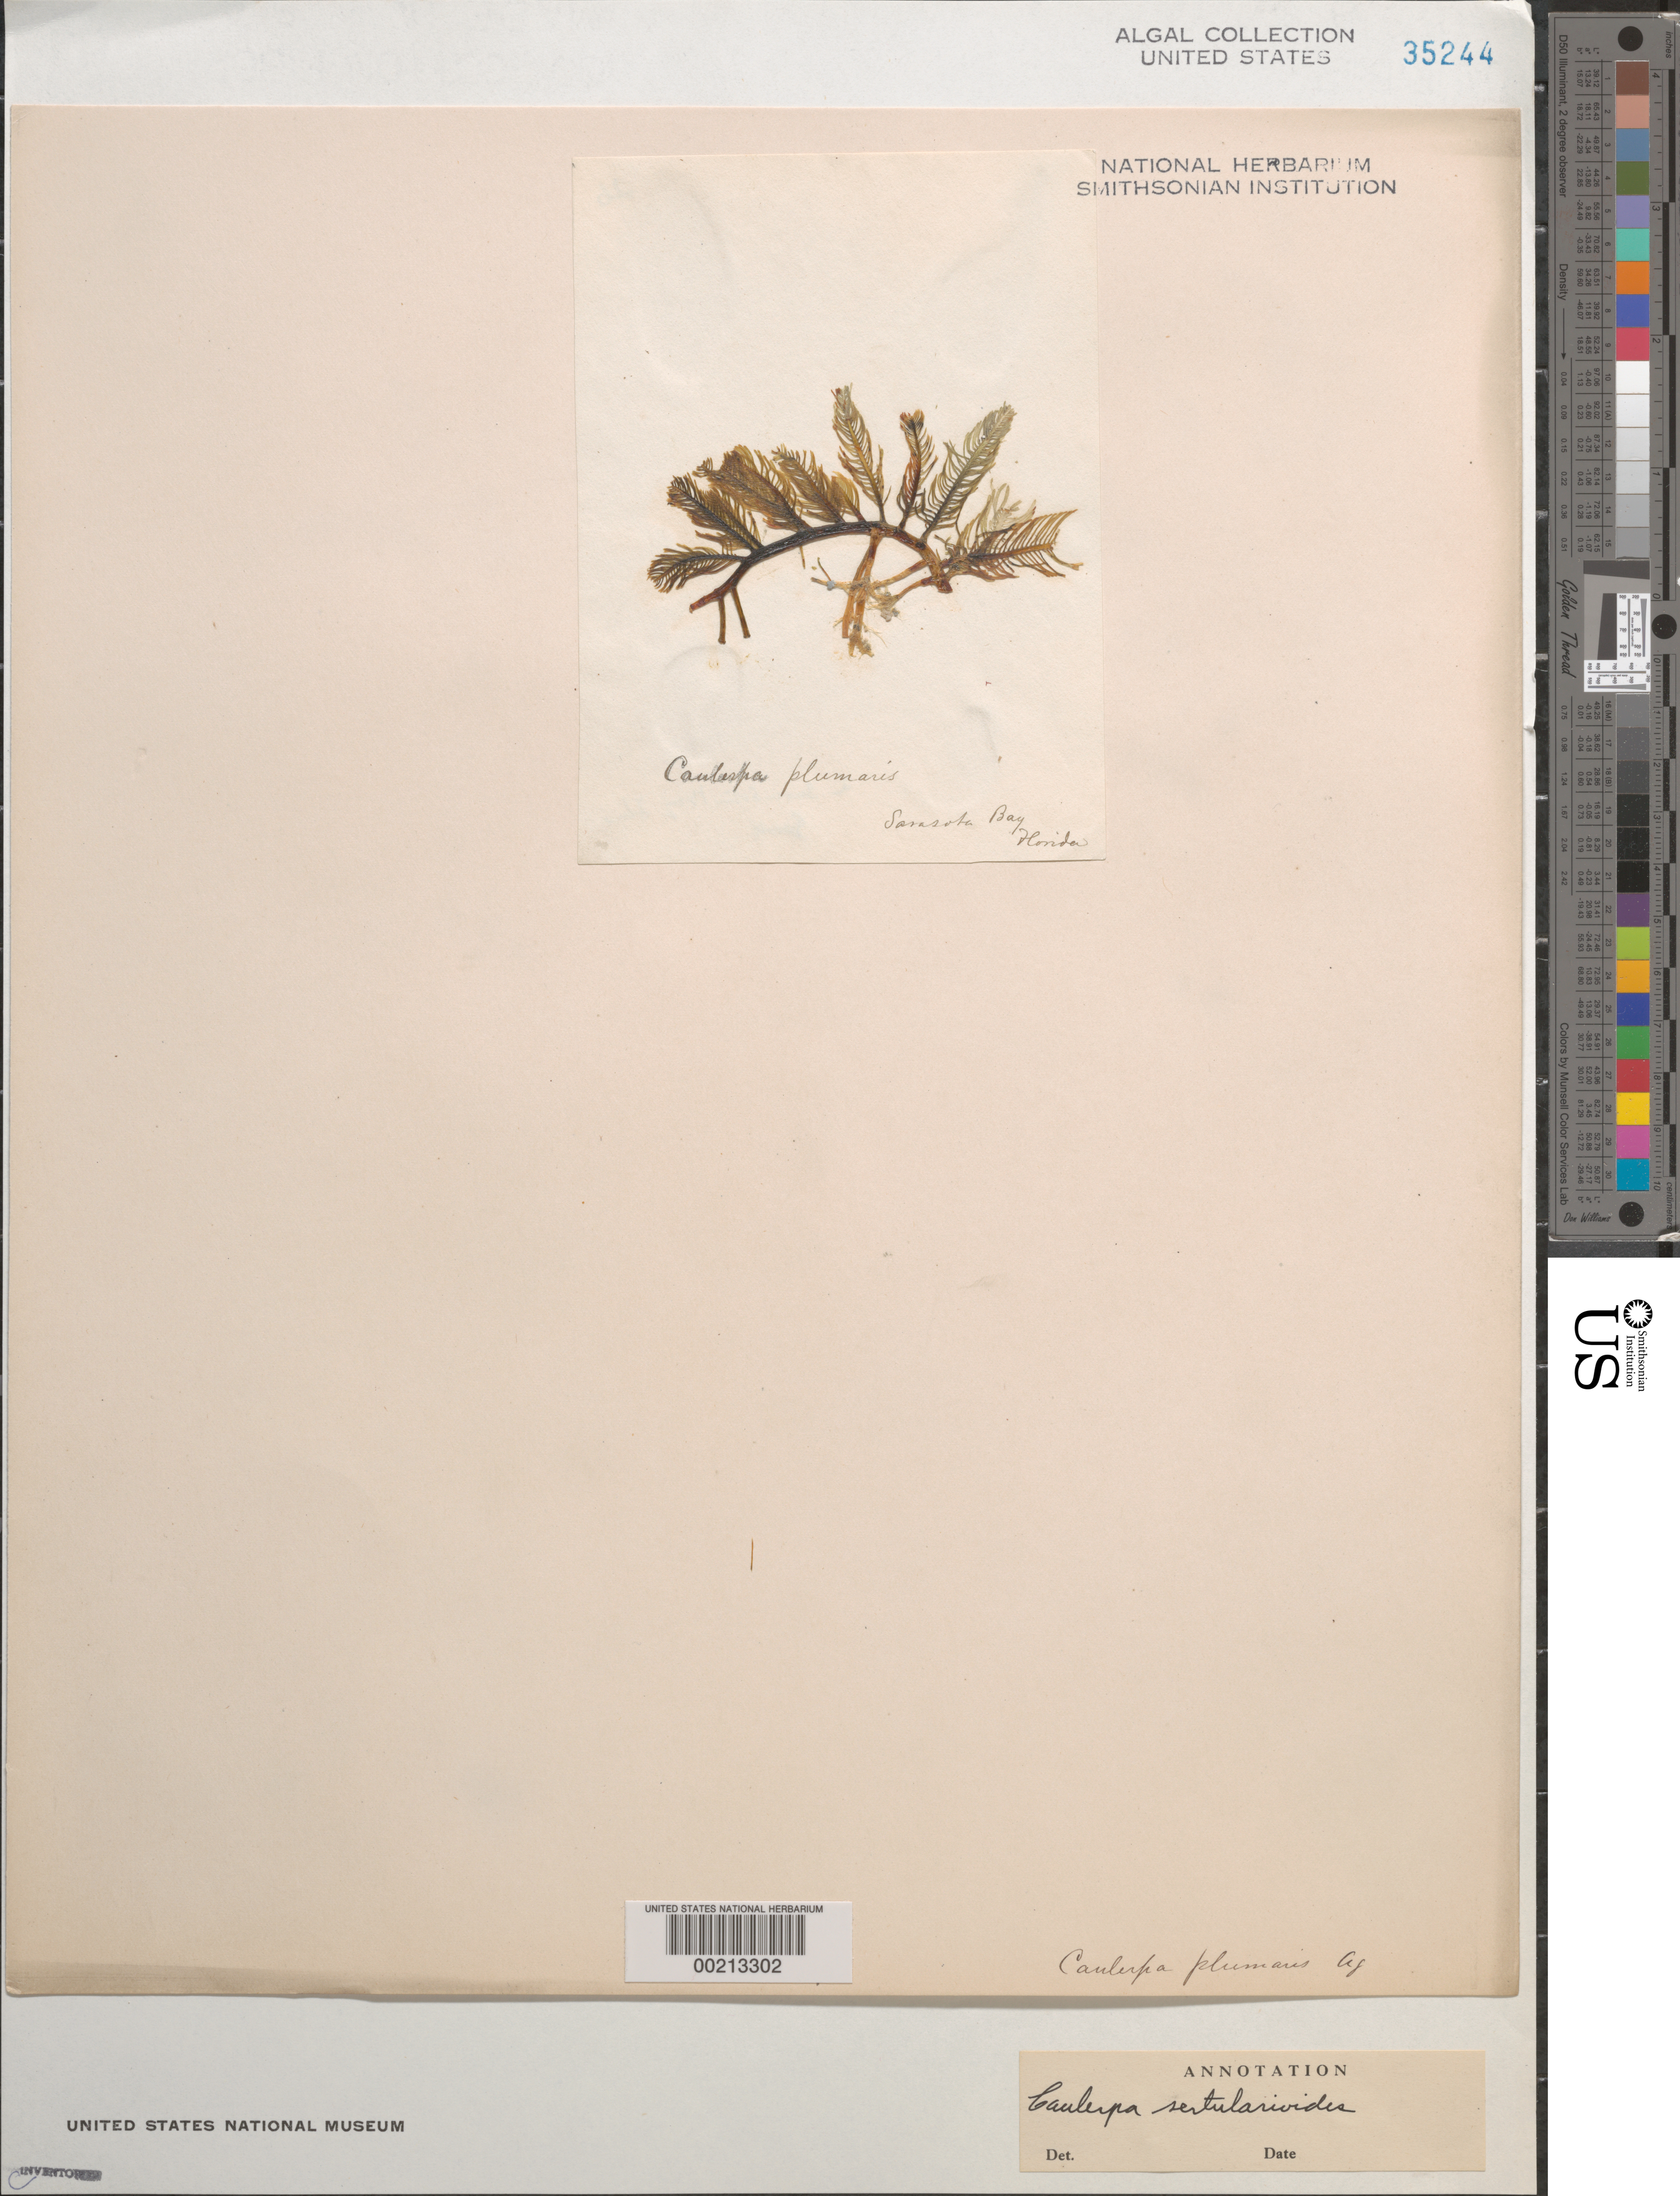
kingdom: Plantae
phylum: Chlorophyta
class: Ulvophyceae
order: Bryopsidales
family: Caulerpaceae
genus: Caulerpa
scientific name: Caulerpa sertularioides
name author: (S.G. Gmel.) M. Howe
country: United States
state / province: Florida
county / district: Sarasota County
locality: Sarasota Bay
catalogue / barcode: US 35244